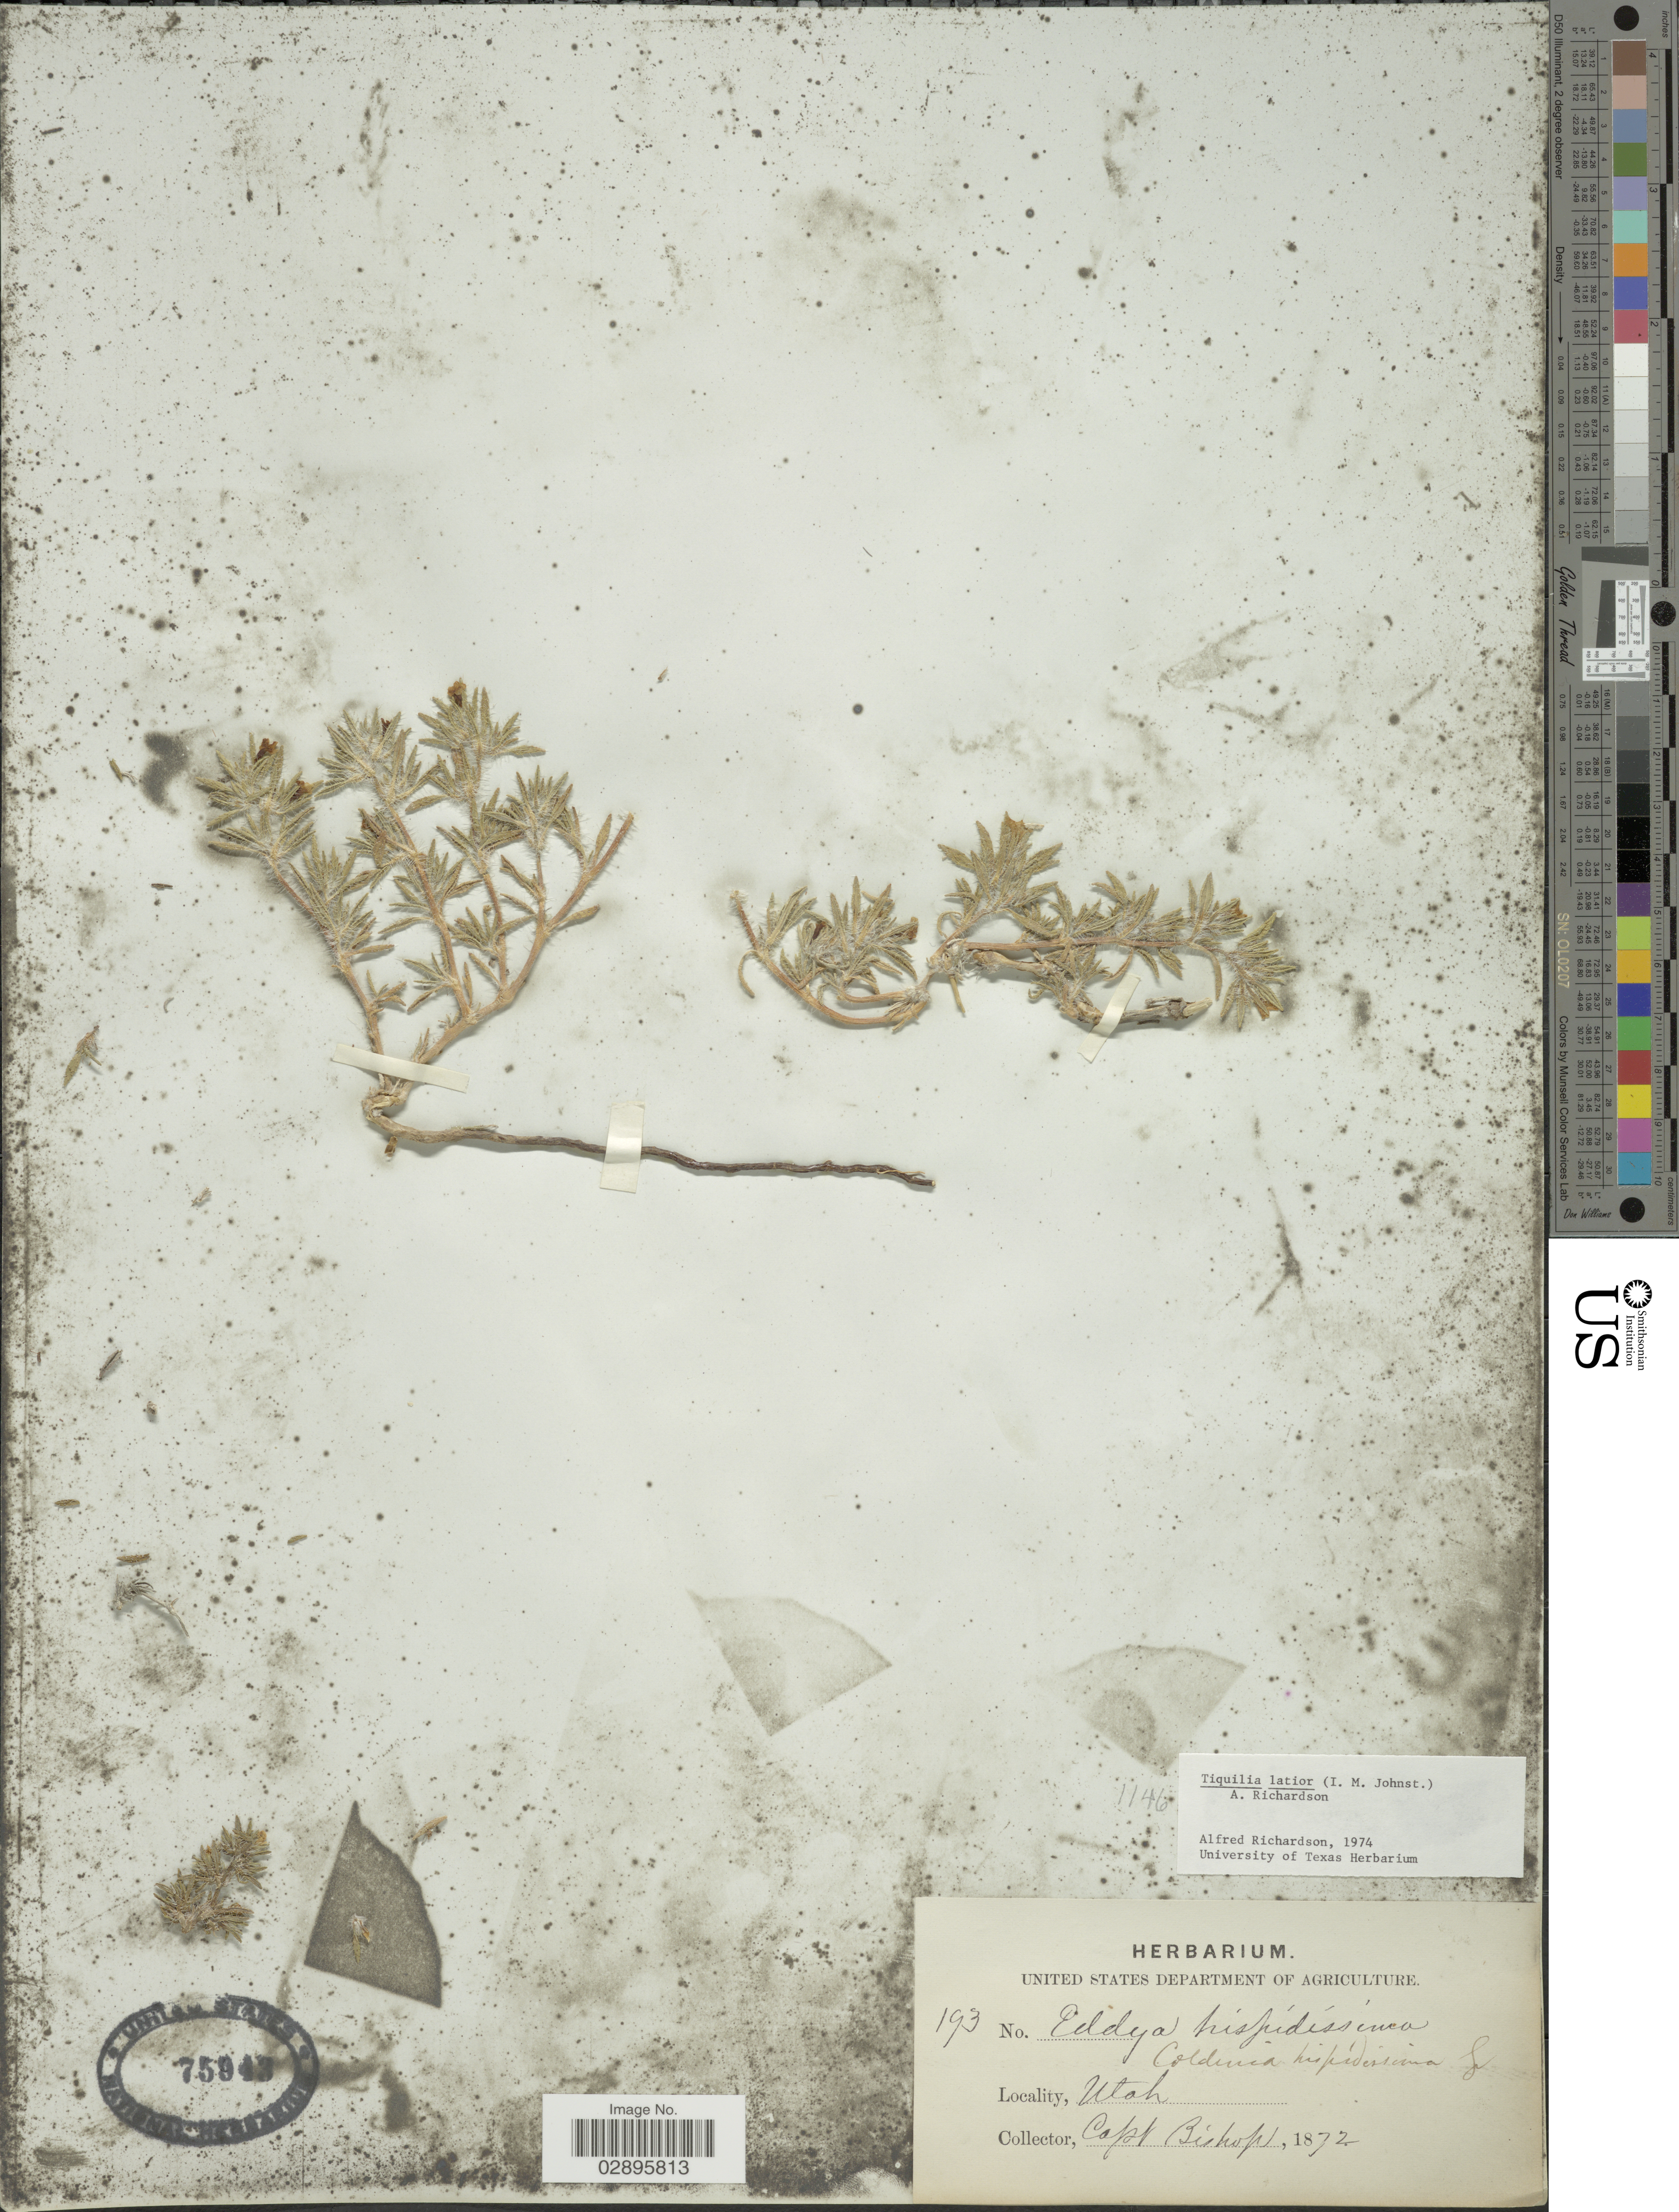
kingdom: Plantae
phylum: Tracheophyta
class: Magnoliopsida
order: Boraginales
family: Ehretiaceae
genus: Tiquilia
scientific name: Tiquilia latior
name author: (I.M. Johnst.) A.T. Richardson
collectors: F. M. Bishop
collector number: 193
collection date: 1872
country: United States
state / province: Utah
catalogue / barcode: US 75943